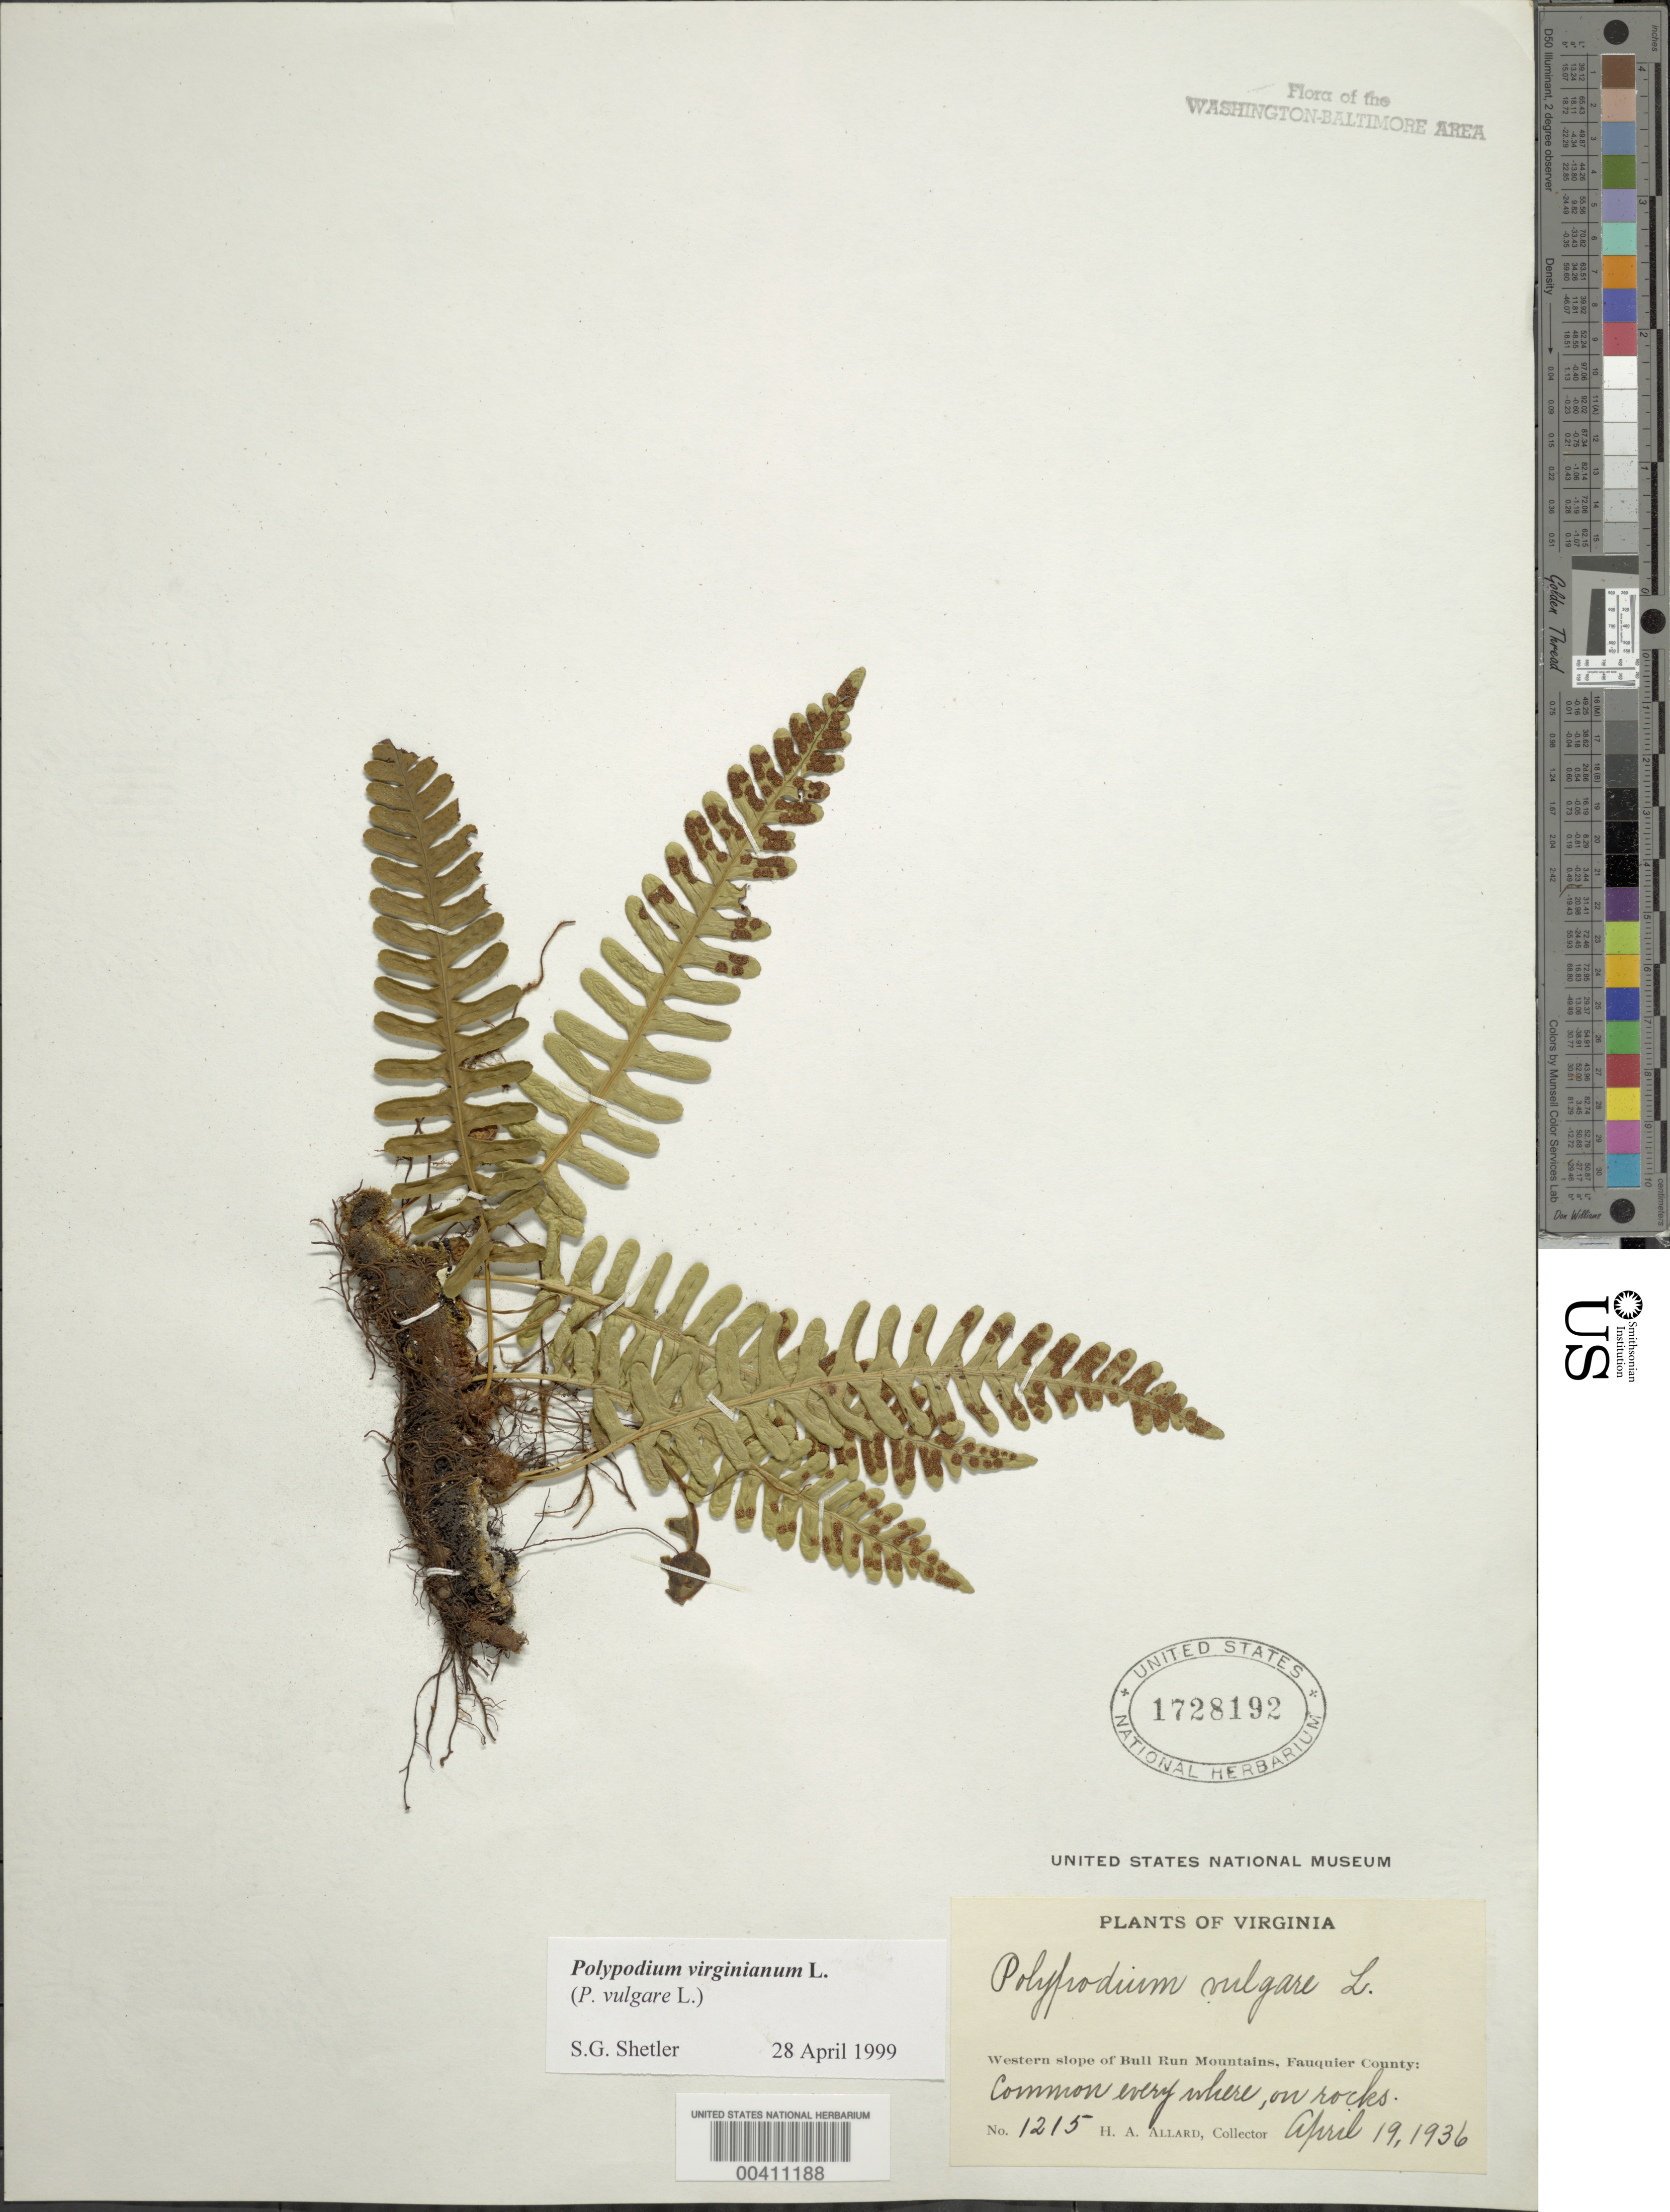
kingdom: Plantae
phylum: Tracheophyta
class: Polypodiopsida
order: Polypodiales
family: Polypodiaceae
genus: Polypodium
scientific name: Polypodium virginianum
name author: L.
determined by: Shetler, Stanwyn G., (US), NMNH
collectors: H. A. Allard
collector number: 1215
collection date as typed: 19 Apr 1936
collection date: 1936-04-19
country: United States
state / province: Virginia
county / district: Fauquier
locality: Western slope of Bull Run Mountains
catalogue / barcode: US 1728192